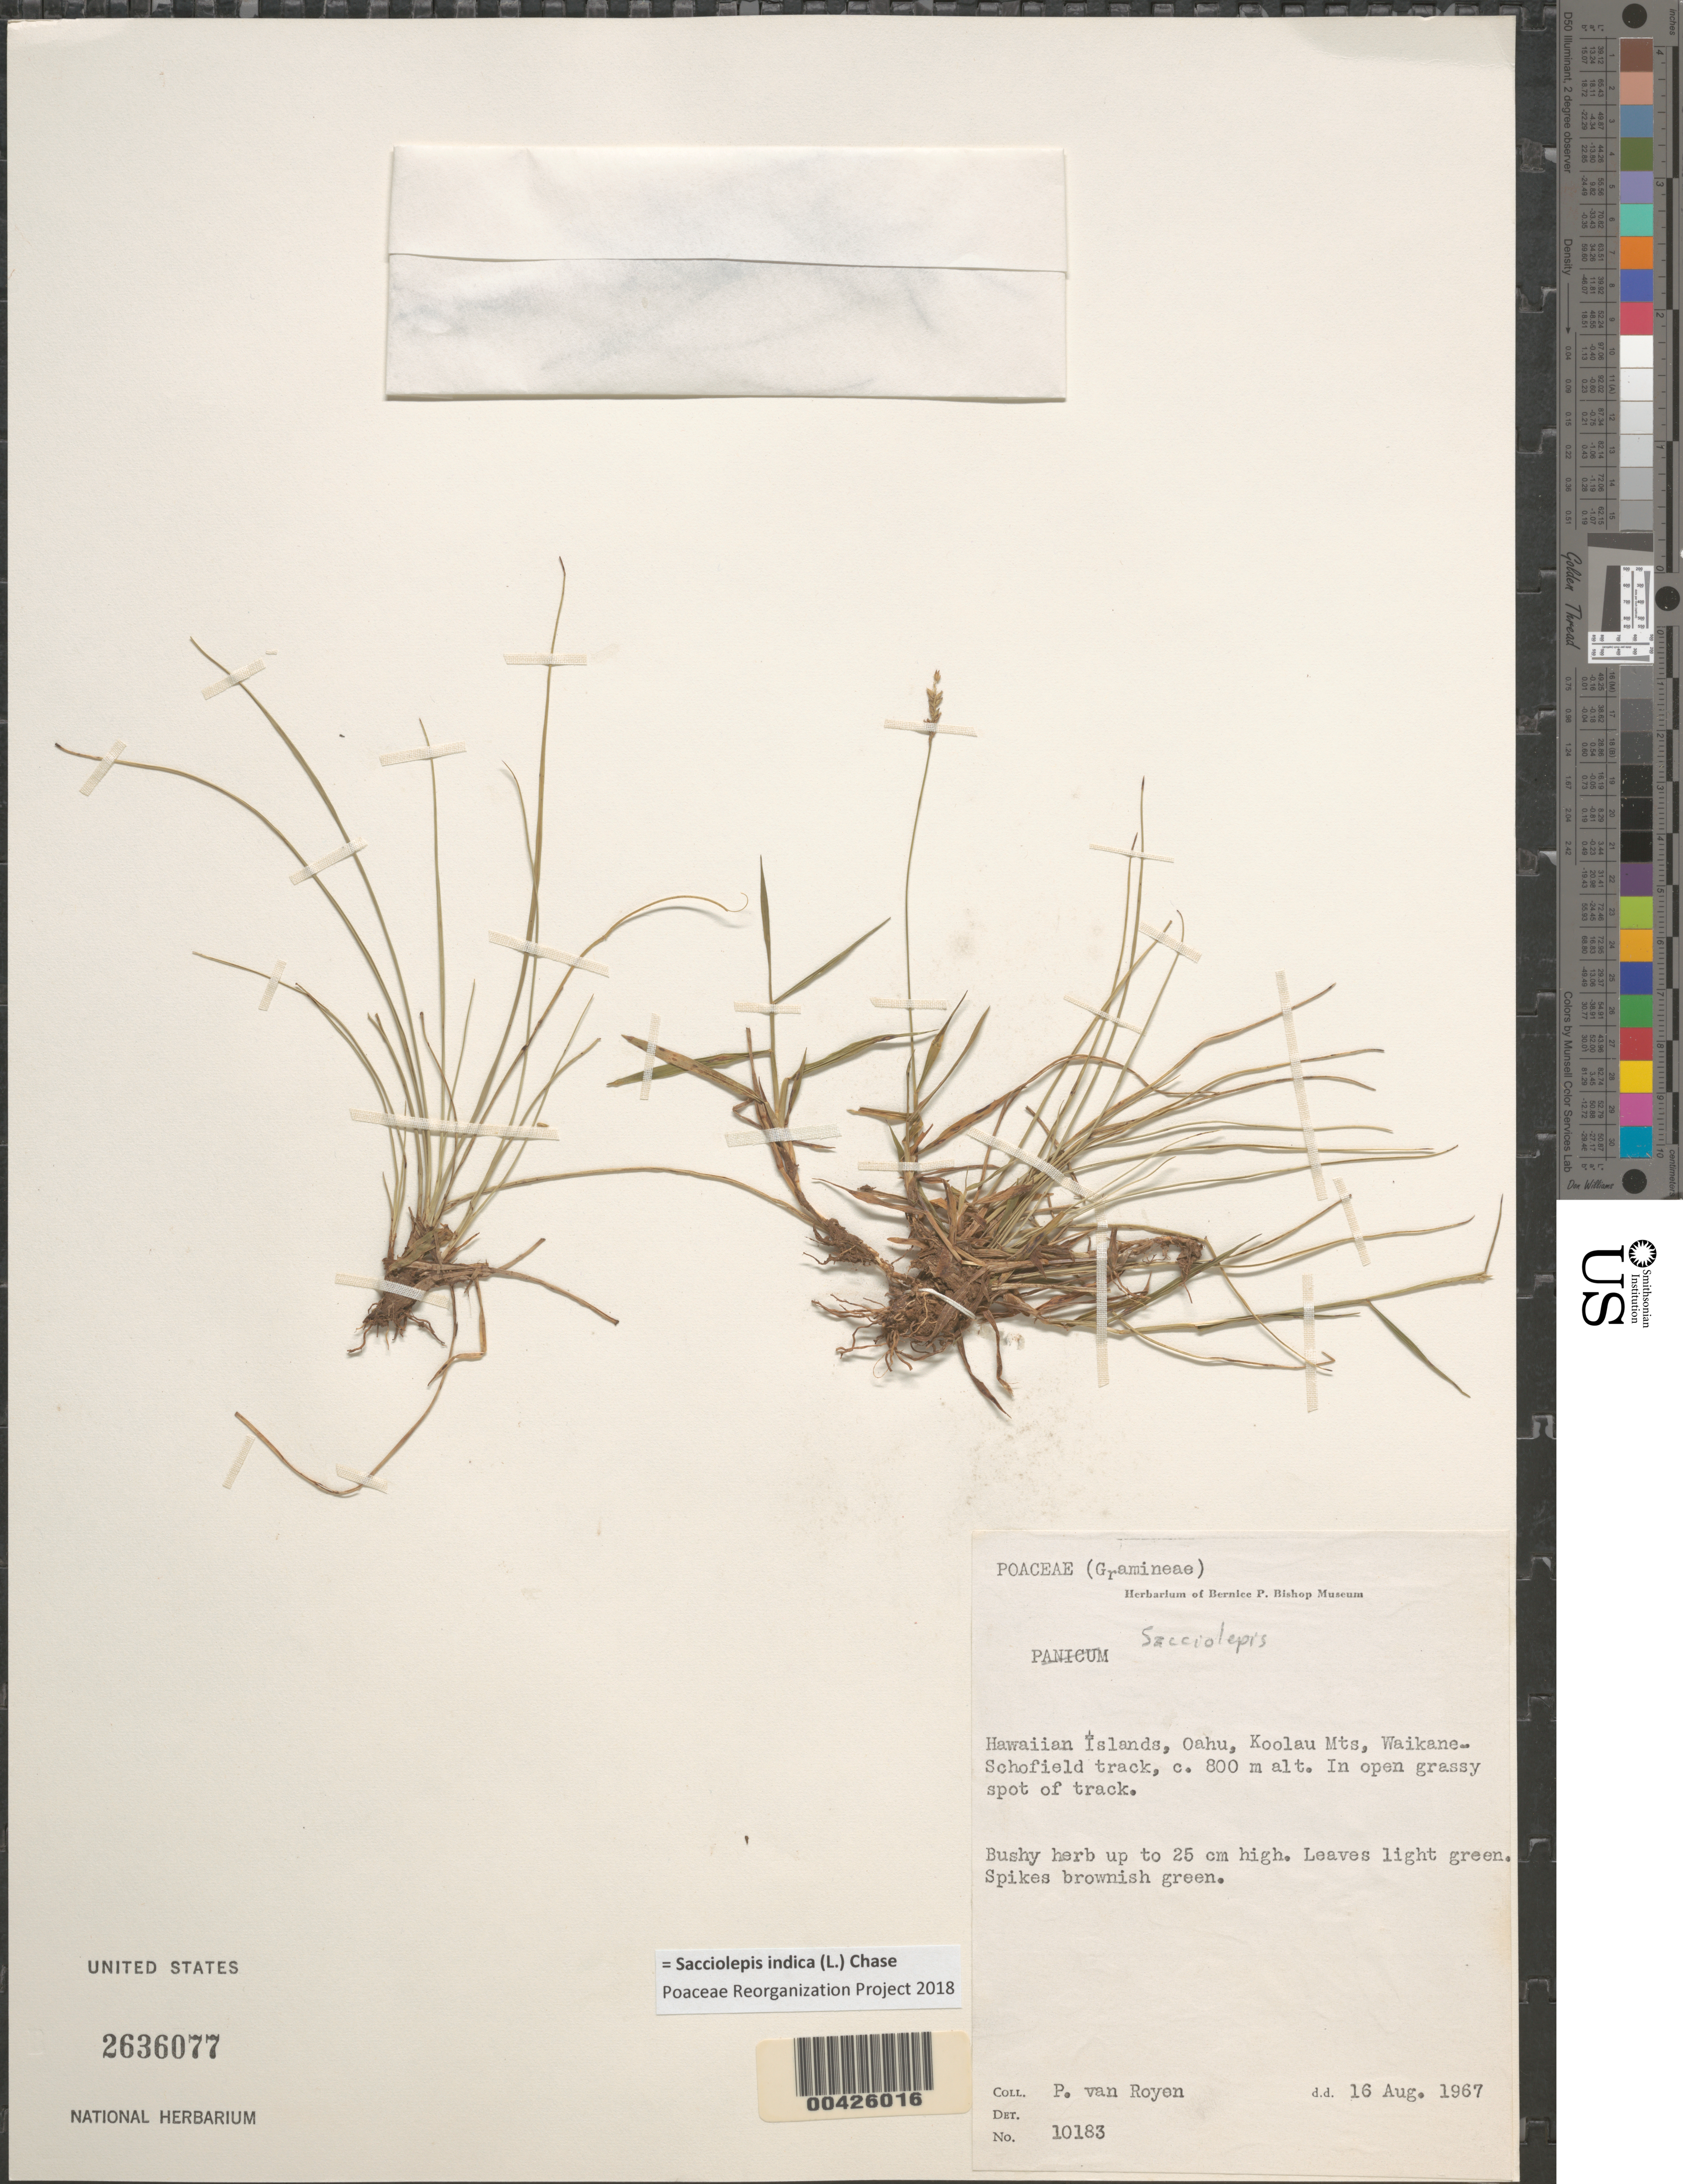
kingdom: Plantae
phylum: Tracheophyta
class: Liliopsida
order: Poales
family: Poaceae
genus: Sacciolepis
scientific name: Sacciolepis indica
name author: (L.) Chase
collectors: P. van Royen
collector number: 10183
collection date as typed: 16 Aug 1967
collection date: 1967-08-16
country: United States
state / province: Hawaii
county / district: Honolulu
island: Oahu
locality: Hawaiian Islands, Koolau Mountains, Waikane-Schofield track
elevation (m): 800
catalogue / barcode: US 2636077